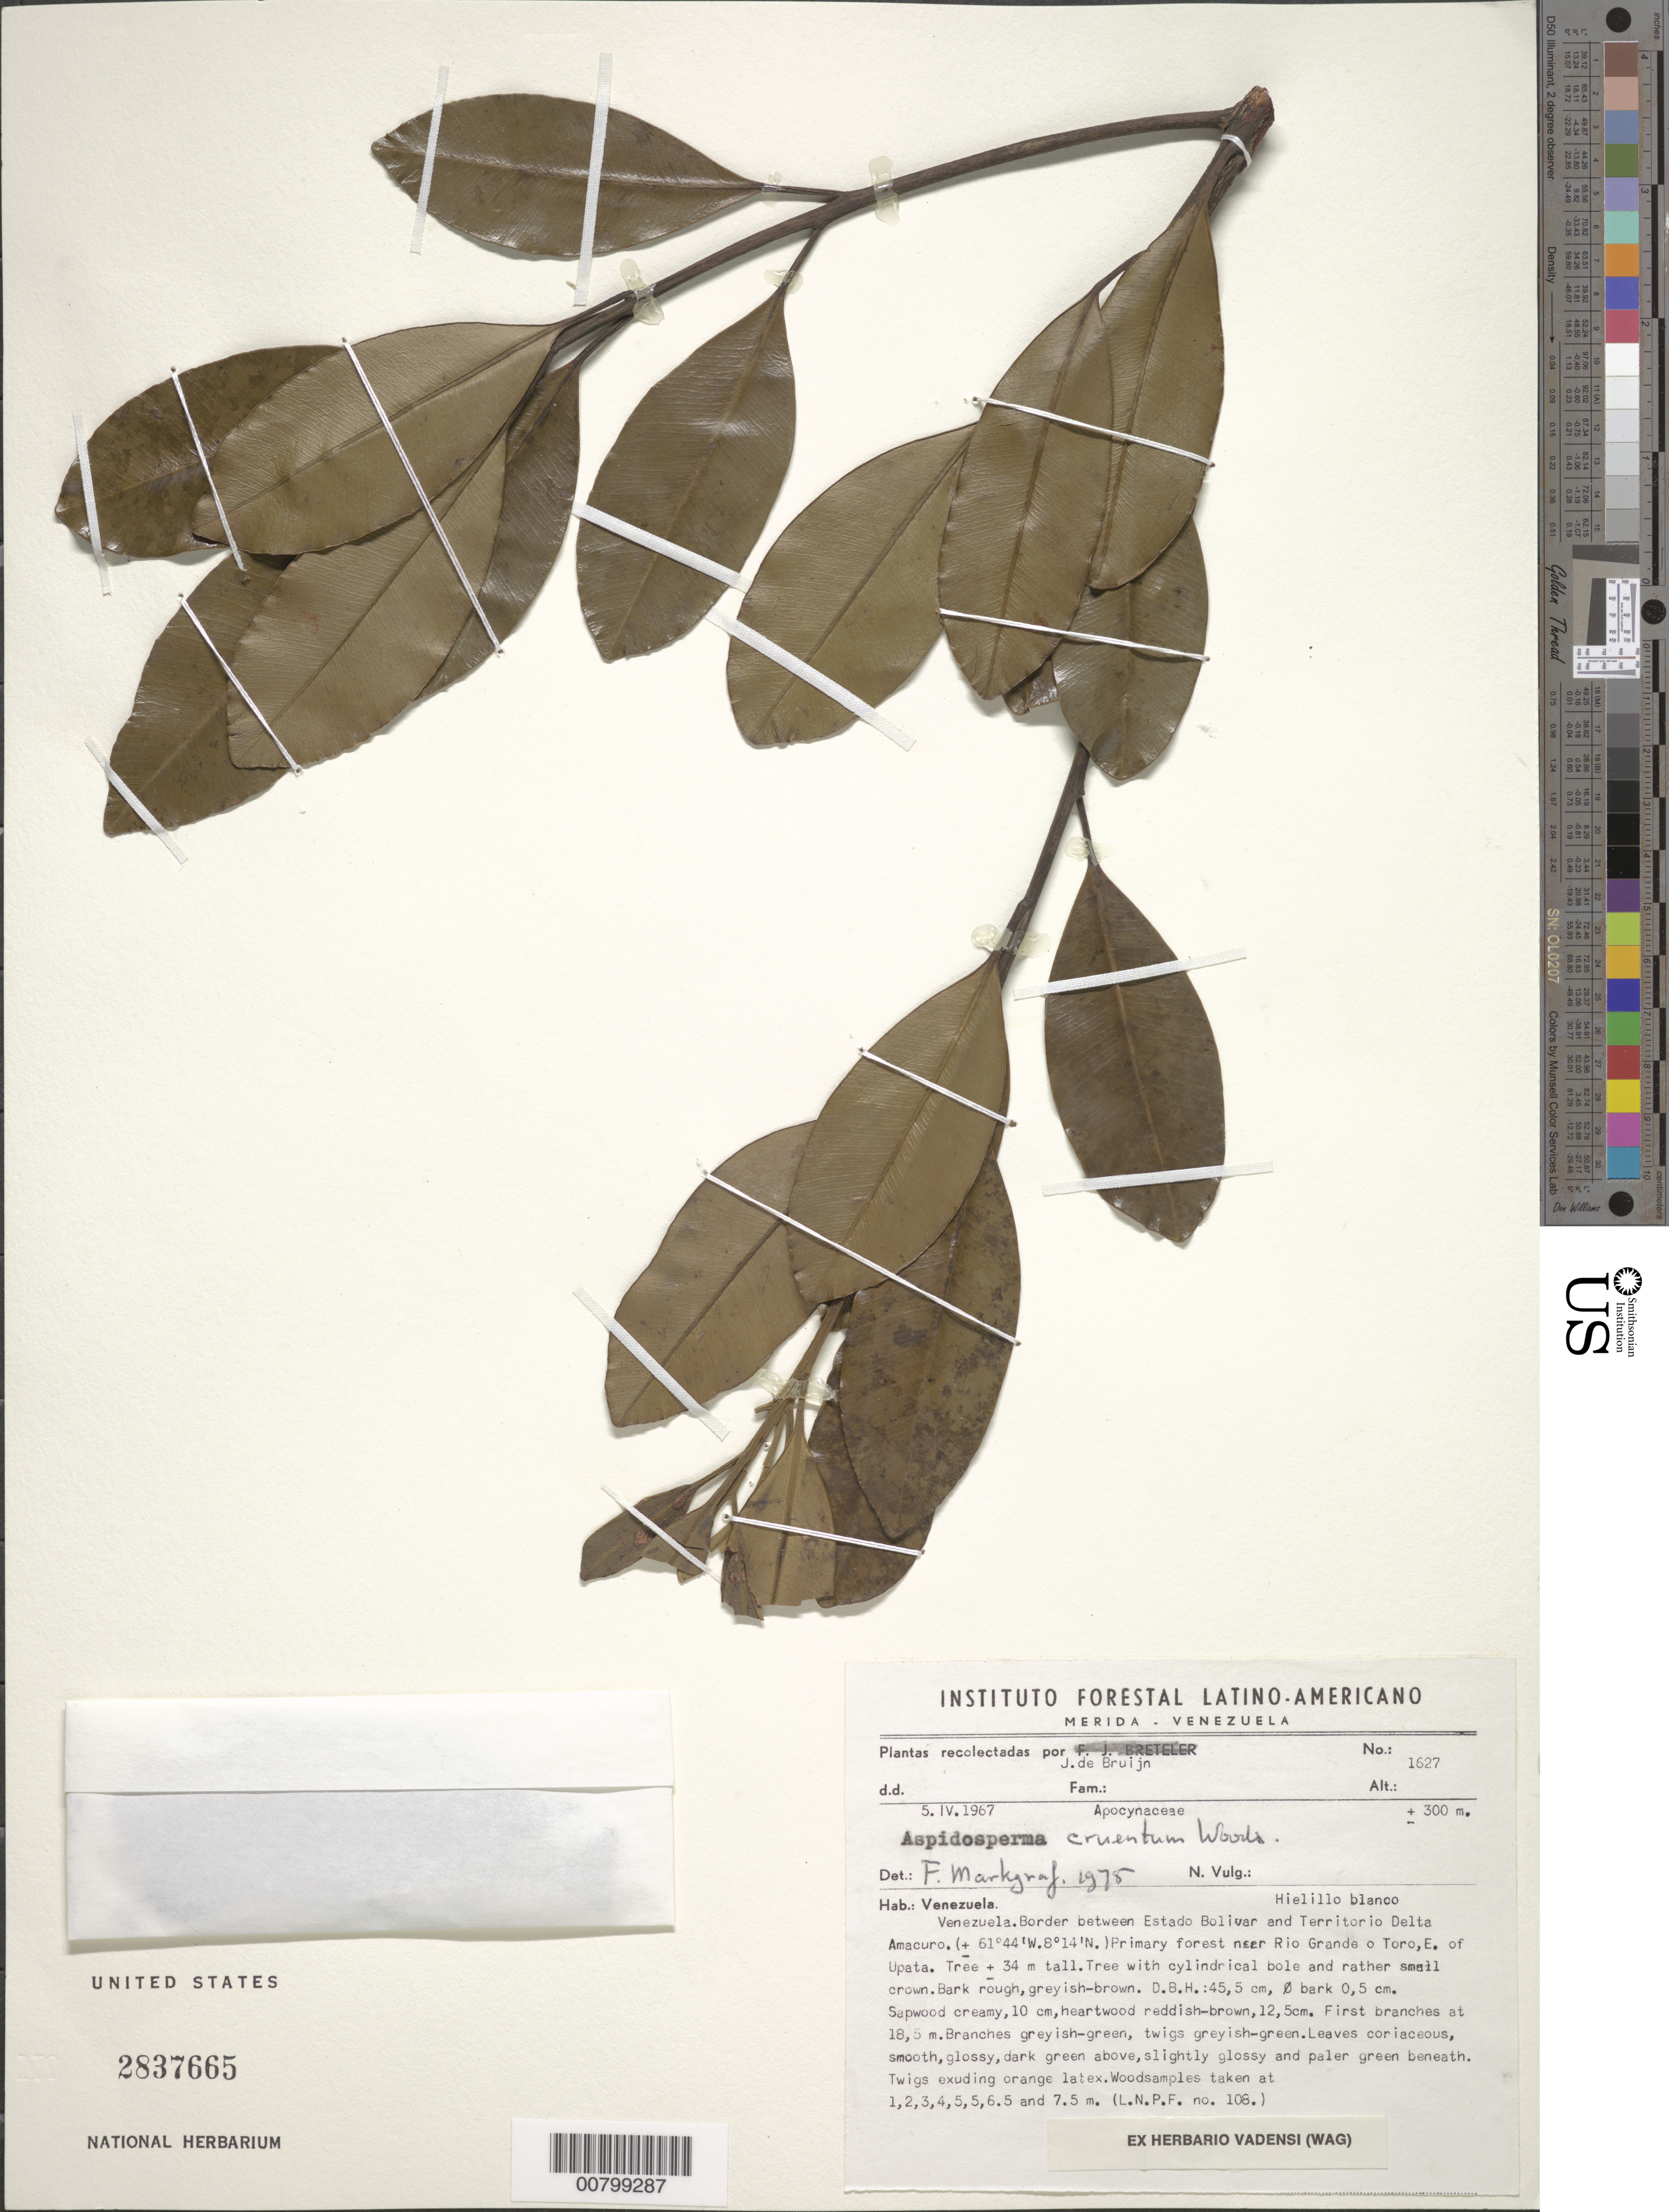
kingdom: Plantae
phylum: Tracheophyta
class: Magnoliopsida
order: Gentianales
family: Apocynaceae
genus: Aspidosperma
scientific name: Aspidosperma cruentum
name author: Woodson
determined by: Markgraf, Friedrich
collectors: J. Bruijn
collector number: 1627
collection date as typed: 5-Apr-67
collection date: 1967-04-05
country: Venezuela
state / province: Bolívar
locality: Estado Bolívar and Territorío Delta Amacuro border, near Río Grande o Toro, E of Upata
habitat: Primary forest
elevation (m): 300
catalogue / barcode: US 2837665